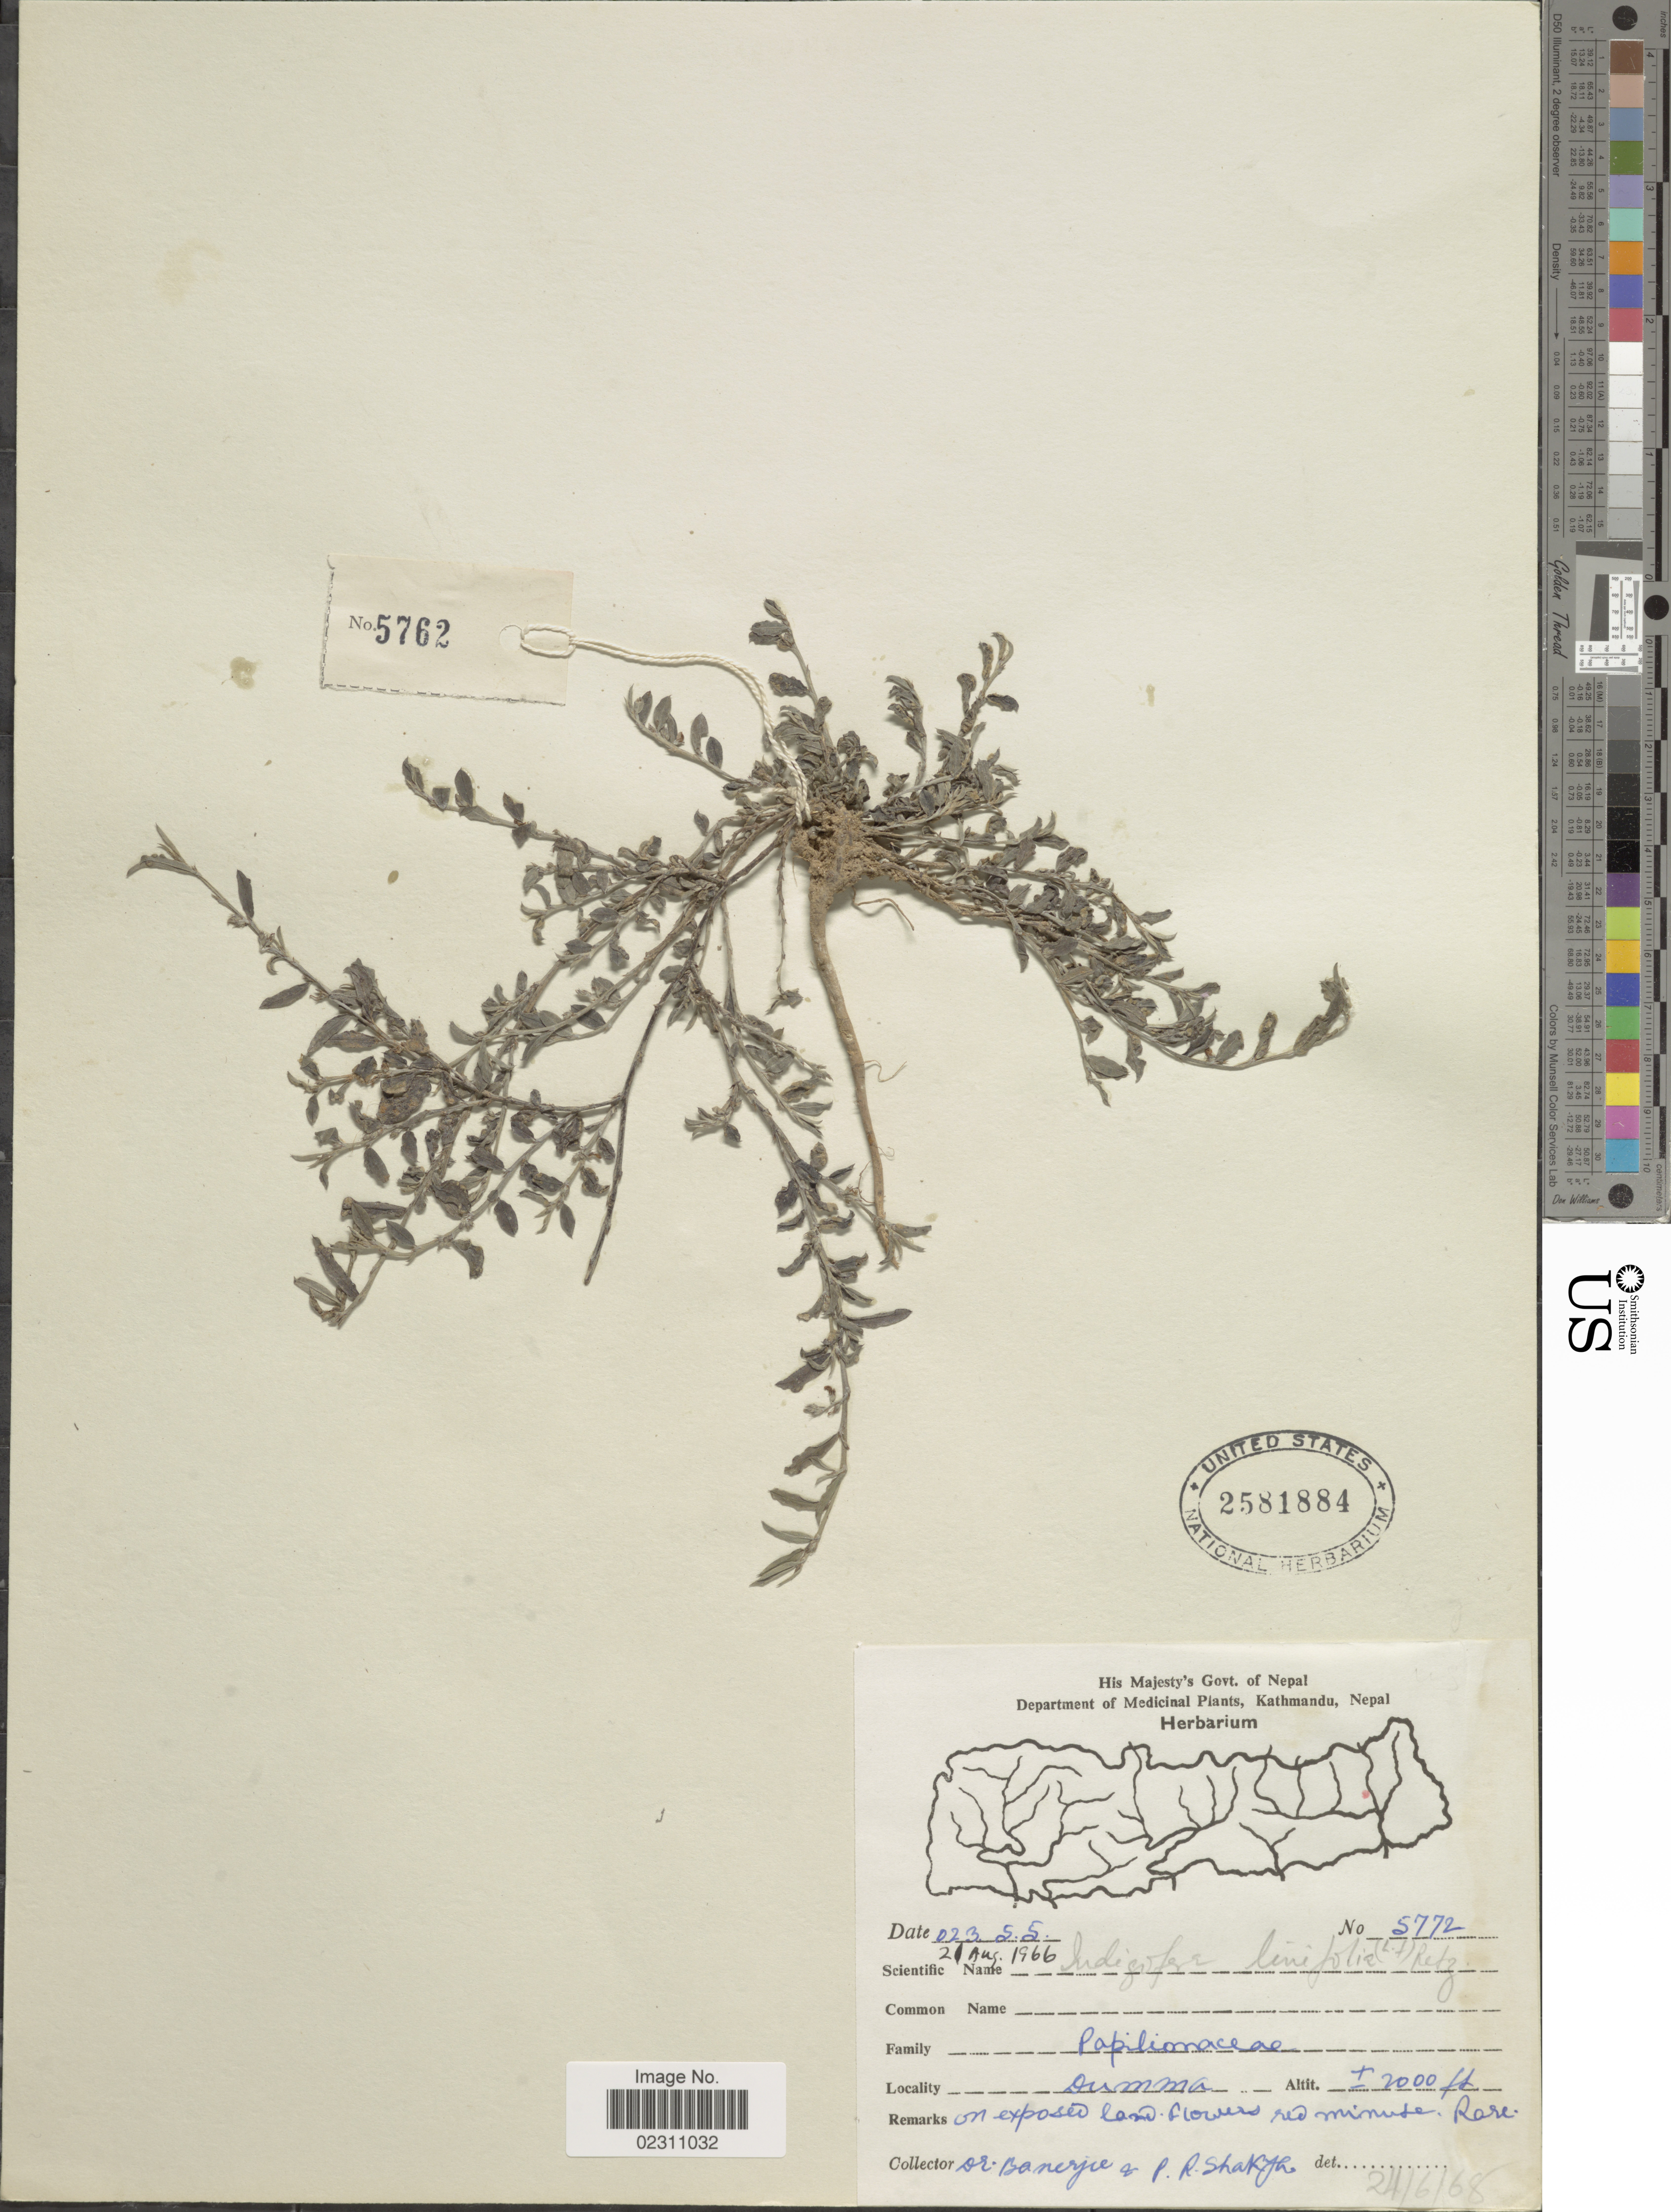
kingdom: Plantae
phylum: Tracheophyta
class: Magnoliopsida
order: Fabales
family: Fabaceae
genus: Indigofera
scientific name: Indigofera linifolia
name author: Retz.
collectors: -. Banerjee & P. Shakya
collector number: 5772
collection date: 1966-08-21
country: Nepal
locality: Dumma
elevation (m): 610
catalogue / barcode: US 2581884